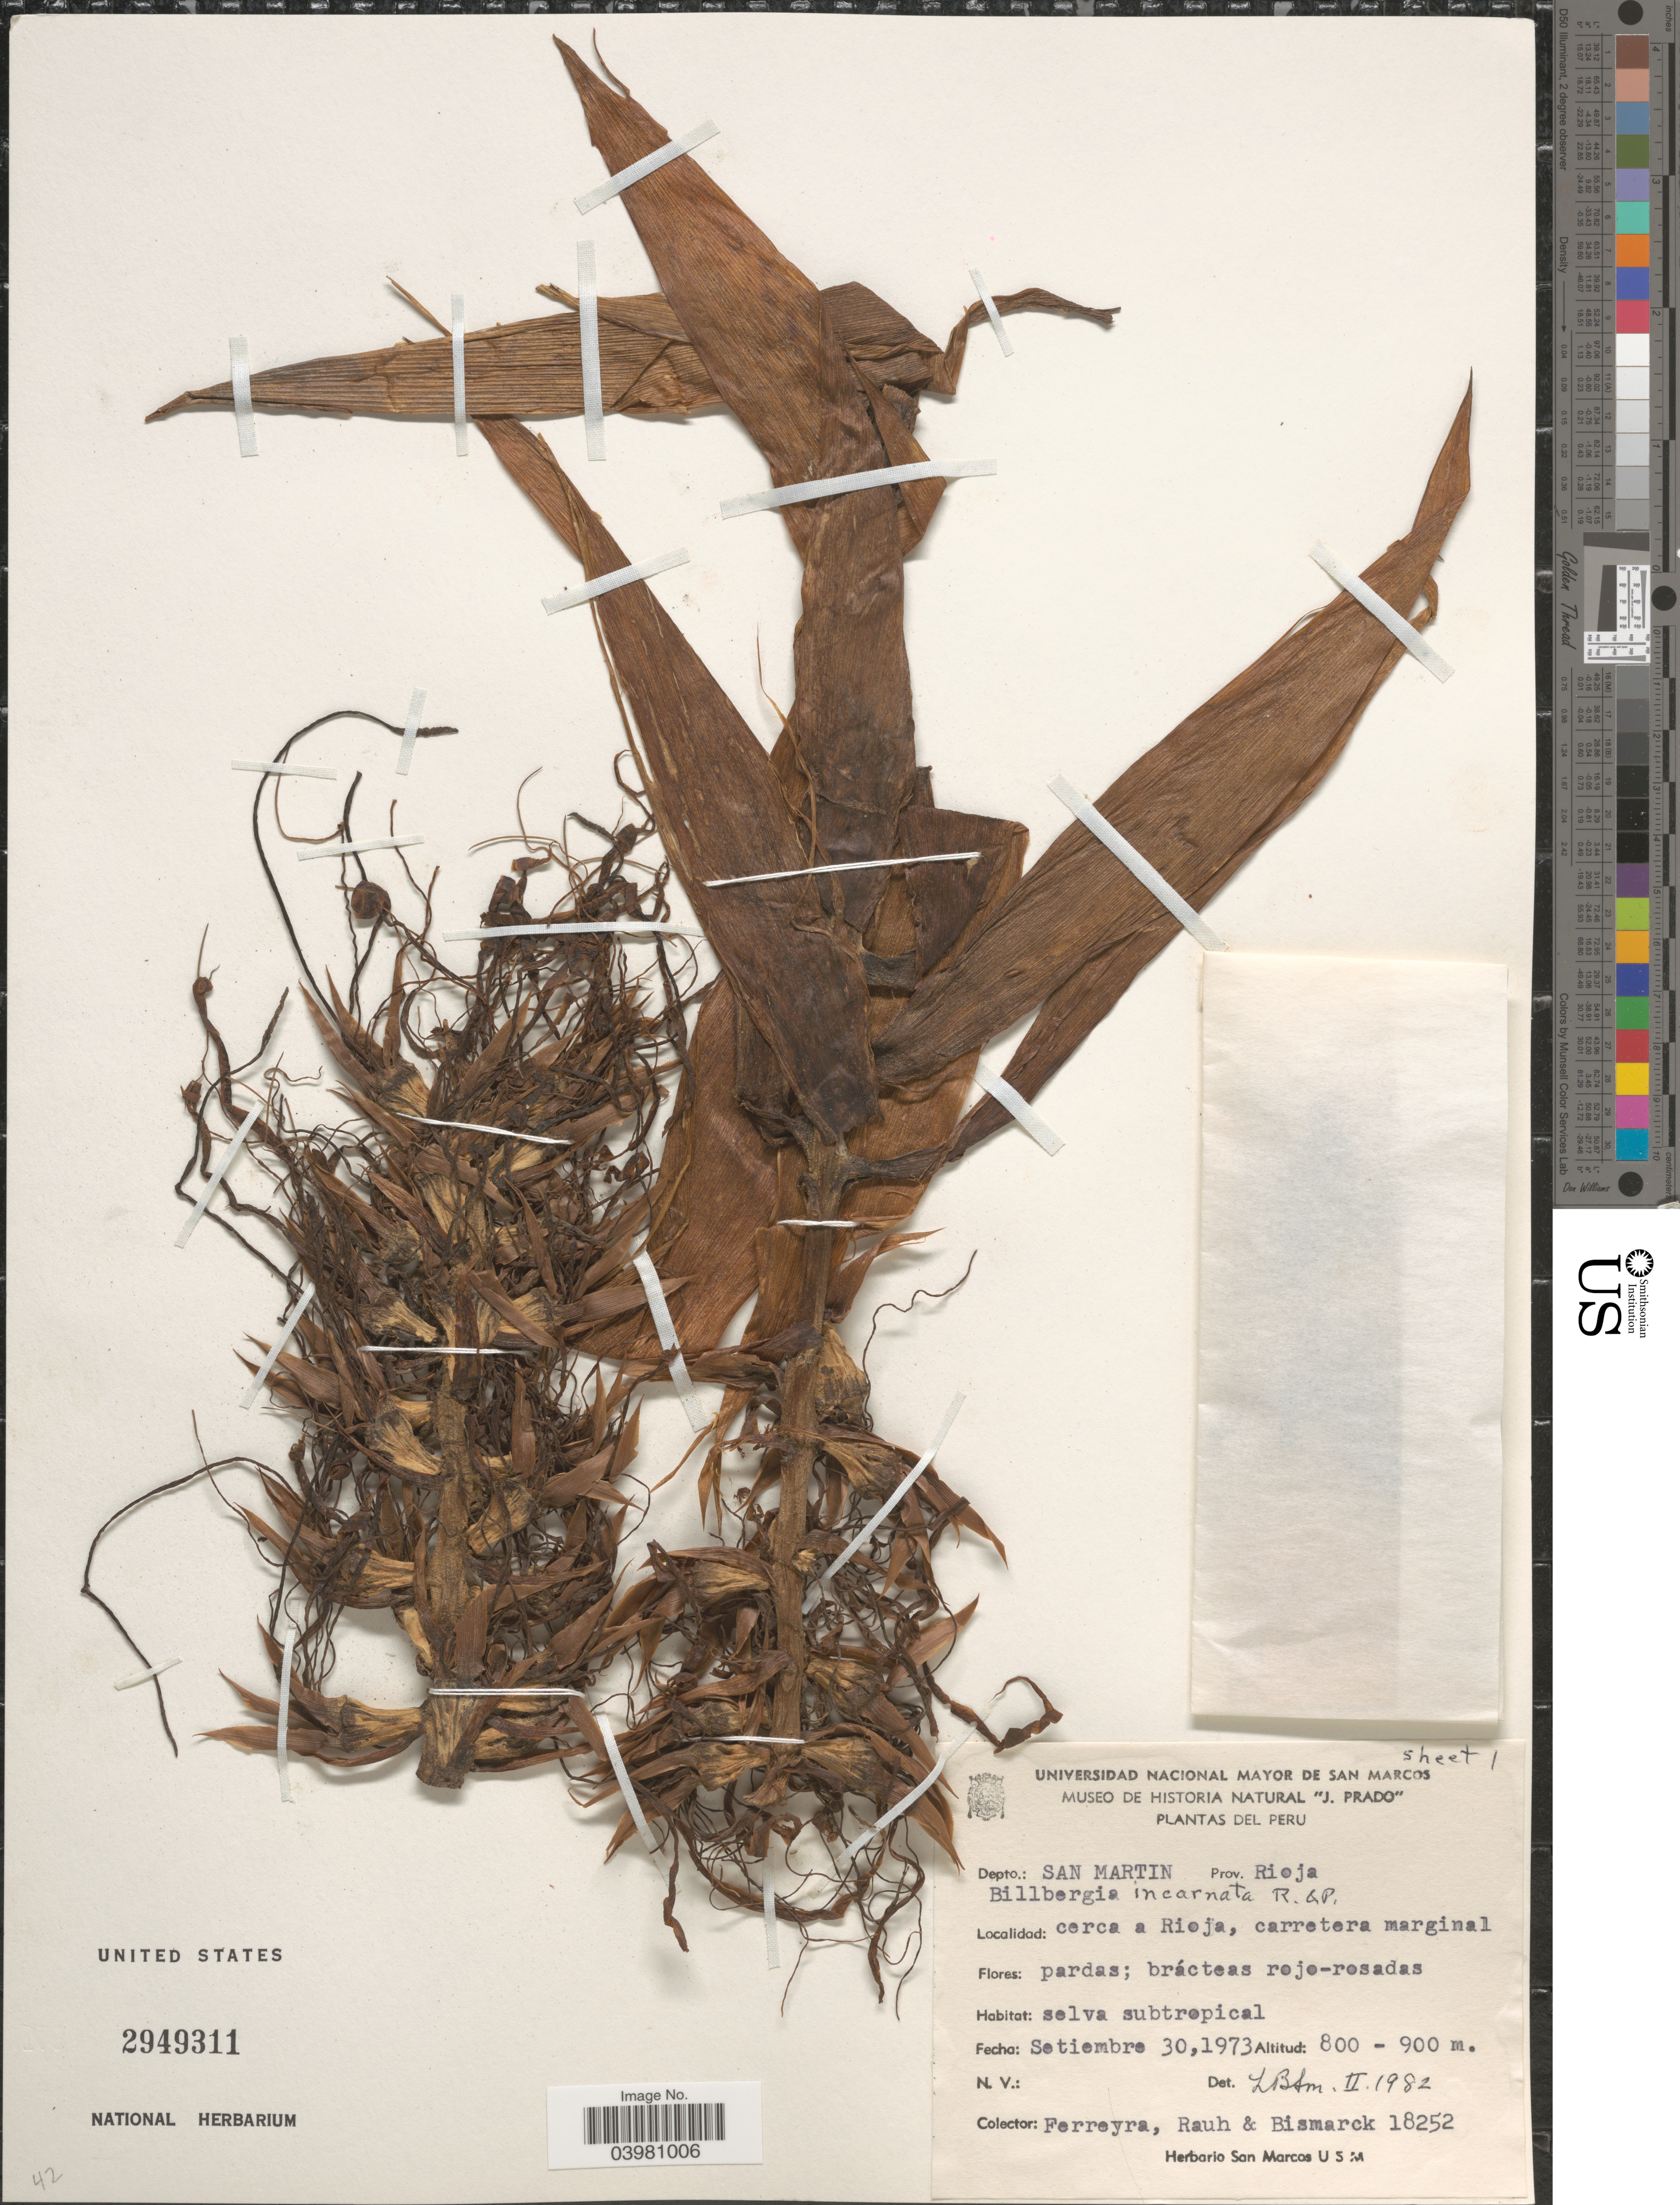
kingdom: Plantae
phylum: Tracheophyta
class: Liliopsida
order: Poales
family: Bromeliaceae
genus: Billbergia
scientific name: Billbergia incarnata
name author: (Ruiz & Pav.) Schult. & Schult. f.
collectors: Ferreyra, -. Rauh & -. Bismarck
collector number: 18252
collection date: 1973-09-30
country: Peru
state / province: San Martín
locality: Depto.: San Martin. Prov. Rioja. Cerca a Rioja, carretera marginal.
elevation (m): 800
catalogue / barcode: US 2949311